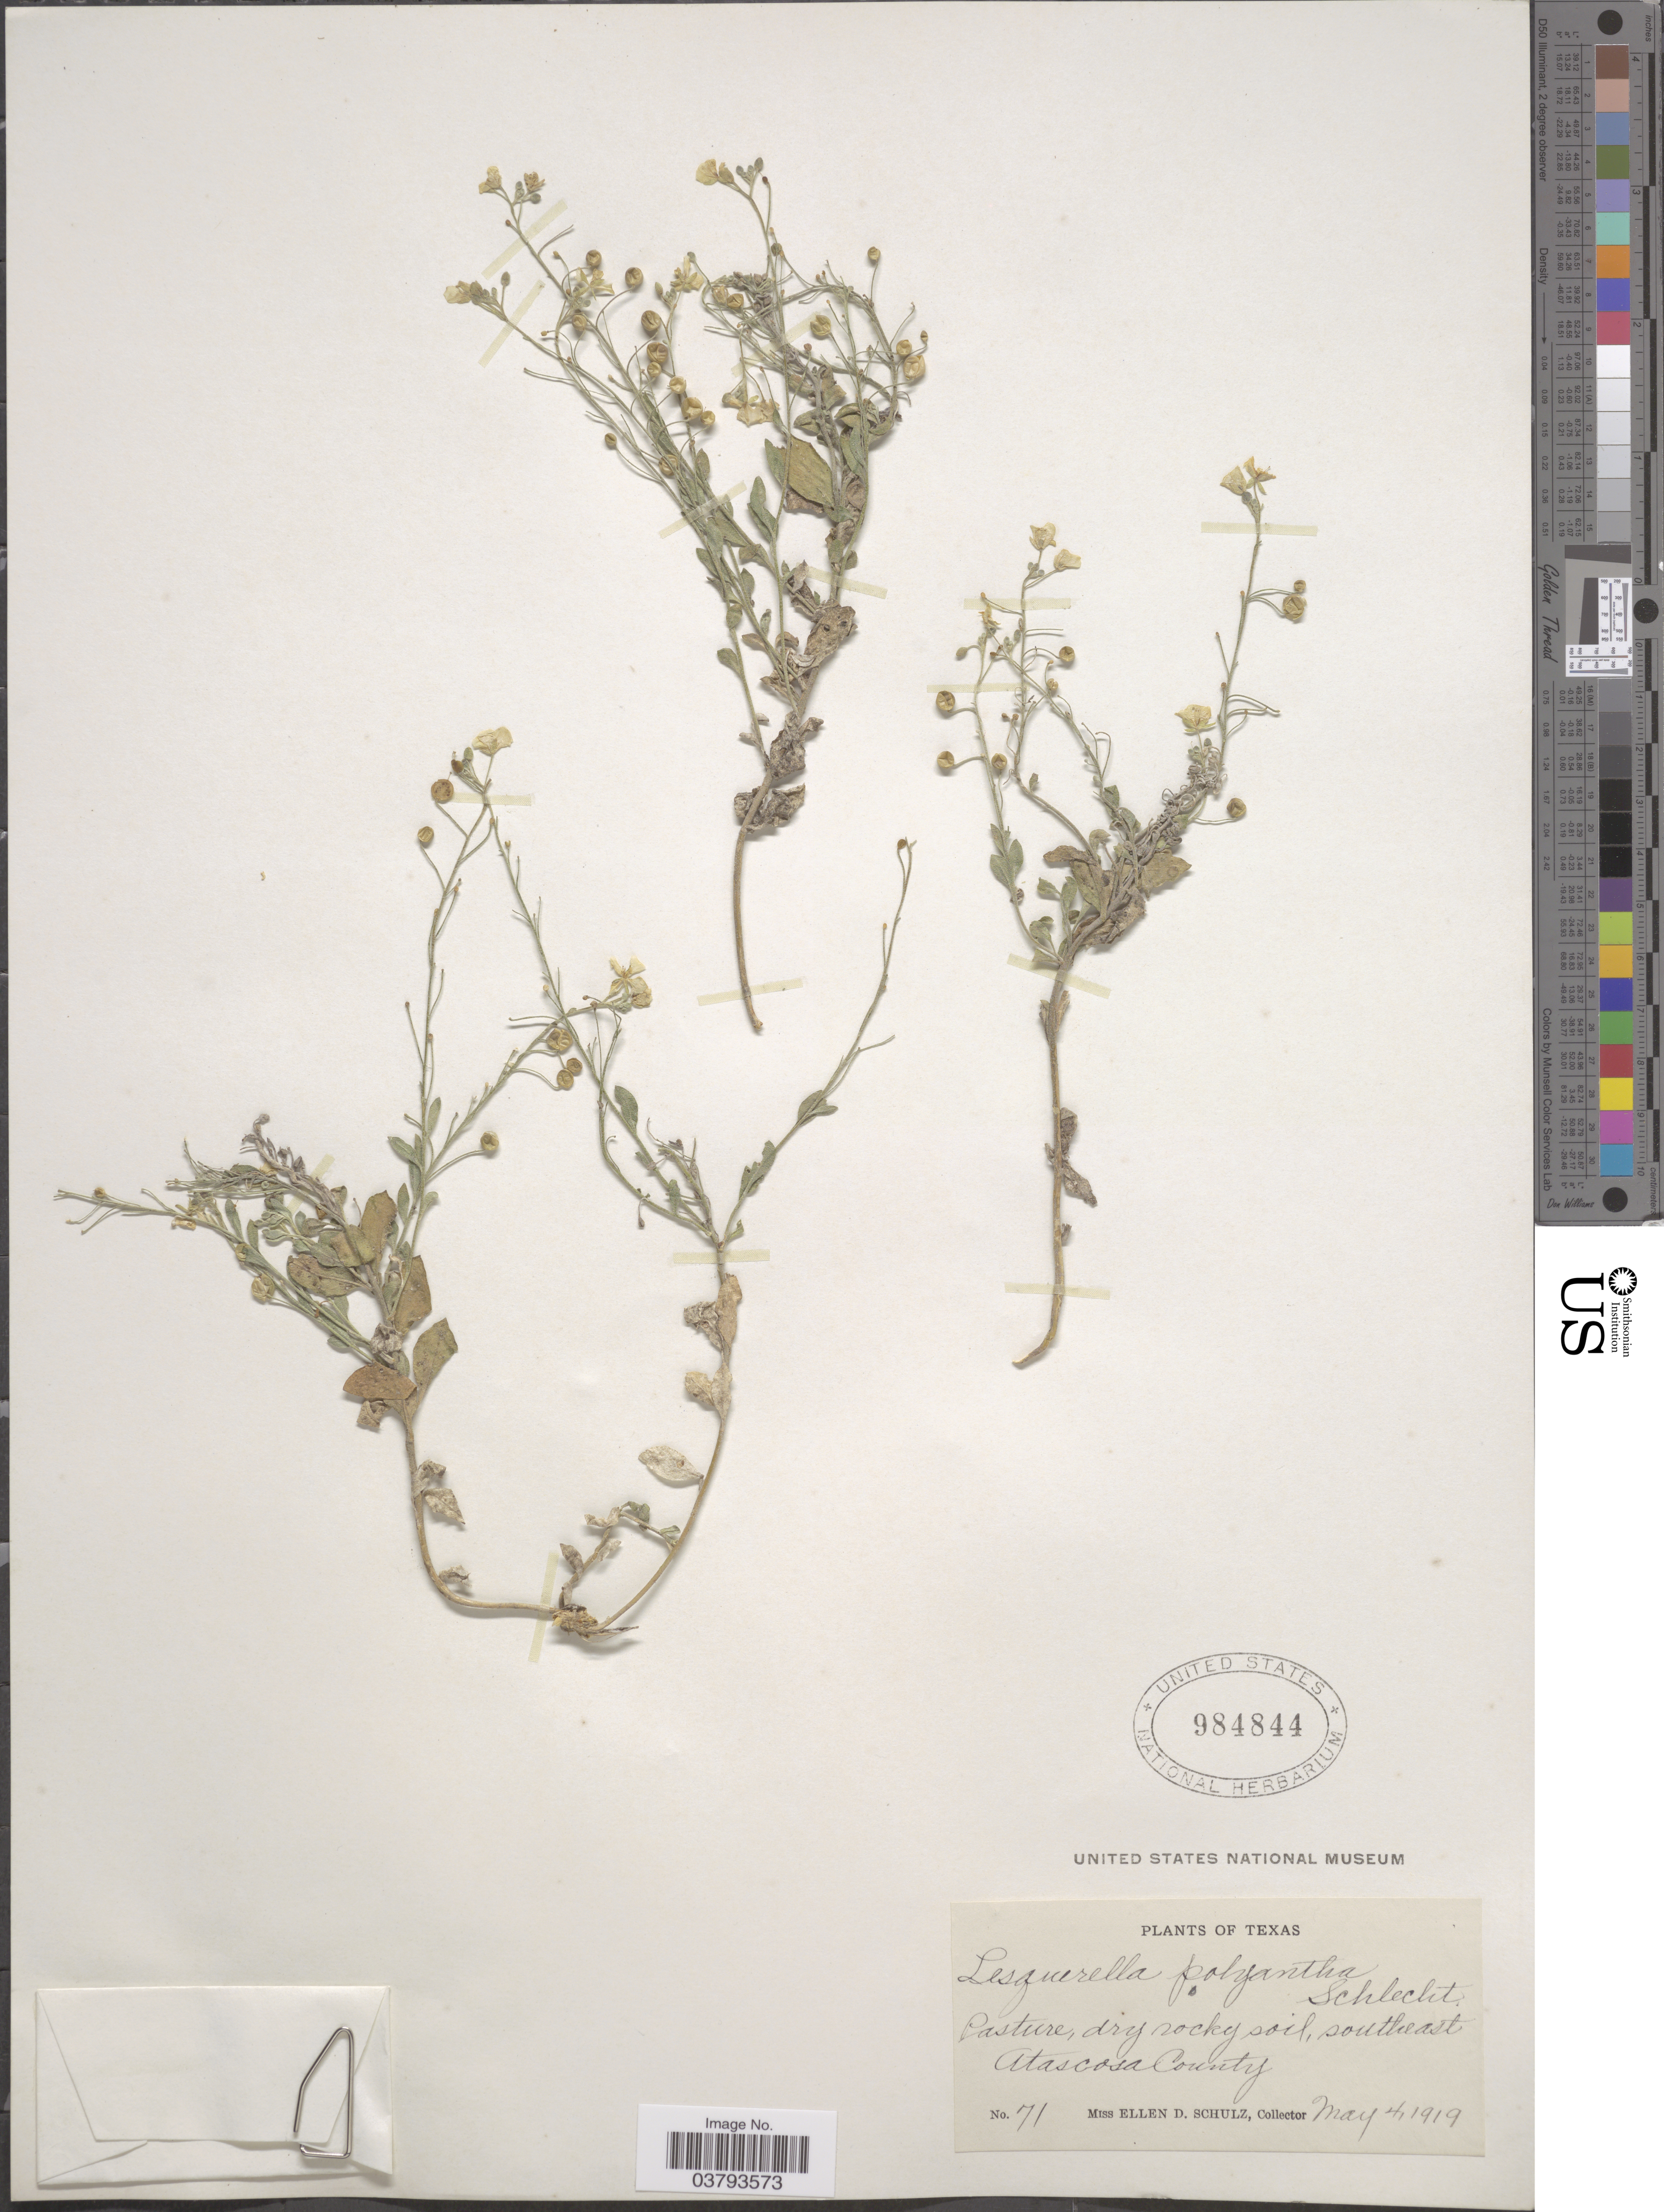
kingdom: Plantae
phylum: Tracheophyta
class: Magnoliopsida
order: Brassicales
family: Brassicaceae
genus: Lesquerella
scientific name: Lesquerella gordonii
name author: (A. Gray) S. Watson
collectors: E. D. Schulz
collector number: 71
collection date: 1919-05-04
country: United States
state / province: Texas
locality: Pasture, dry rocky soil, southeast Atascosa County.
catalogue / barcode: US 984844